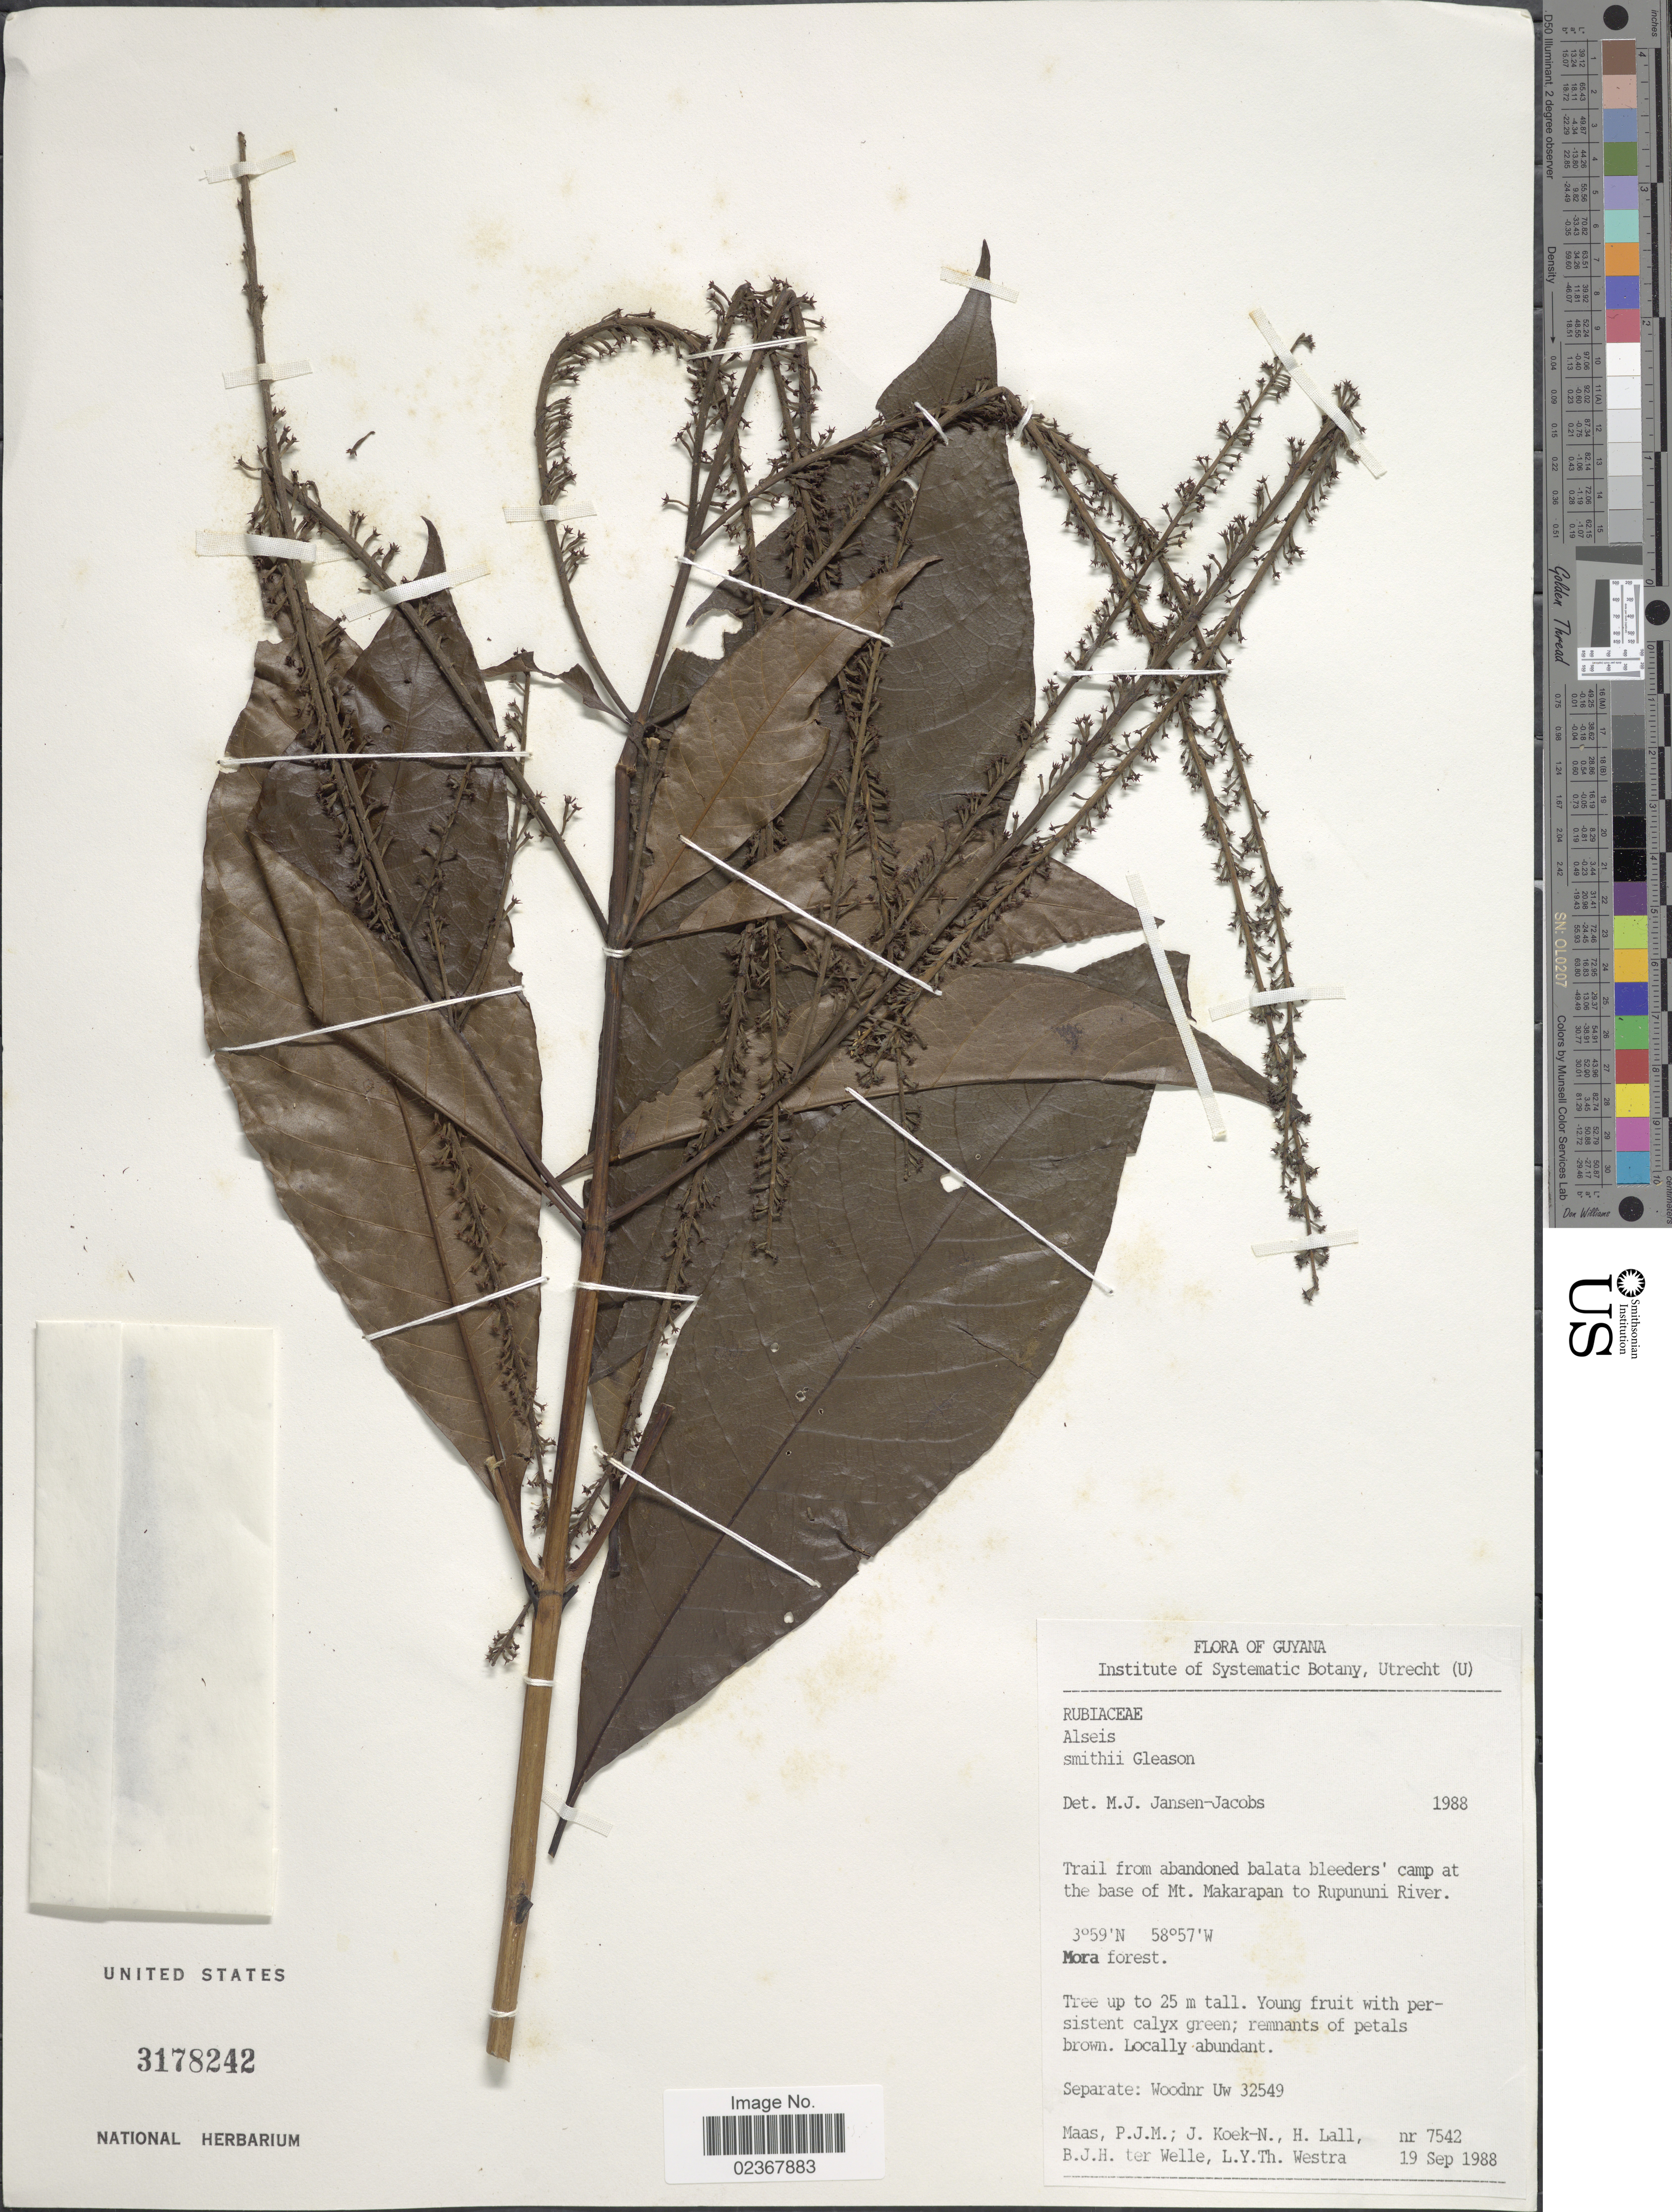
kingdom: Plantae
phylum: Tracheophyta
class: Magnoliopsida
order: Gentianales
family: Rubiaceae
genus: Alseis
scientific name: Alseis smithii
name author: Standl.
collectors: P. Maas, J. Koek-Noorman, H. Lall, B. Welle & L. Y. T. Westra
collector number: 7542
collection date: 1988-09-19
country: Guyana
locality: Trail from abandoned balata bleeders'camp at the base of Mt. Makarap to Rupununi River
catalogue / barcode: US 3178242